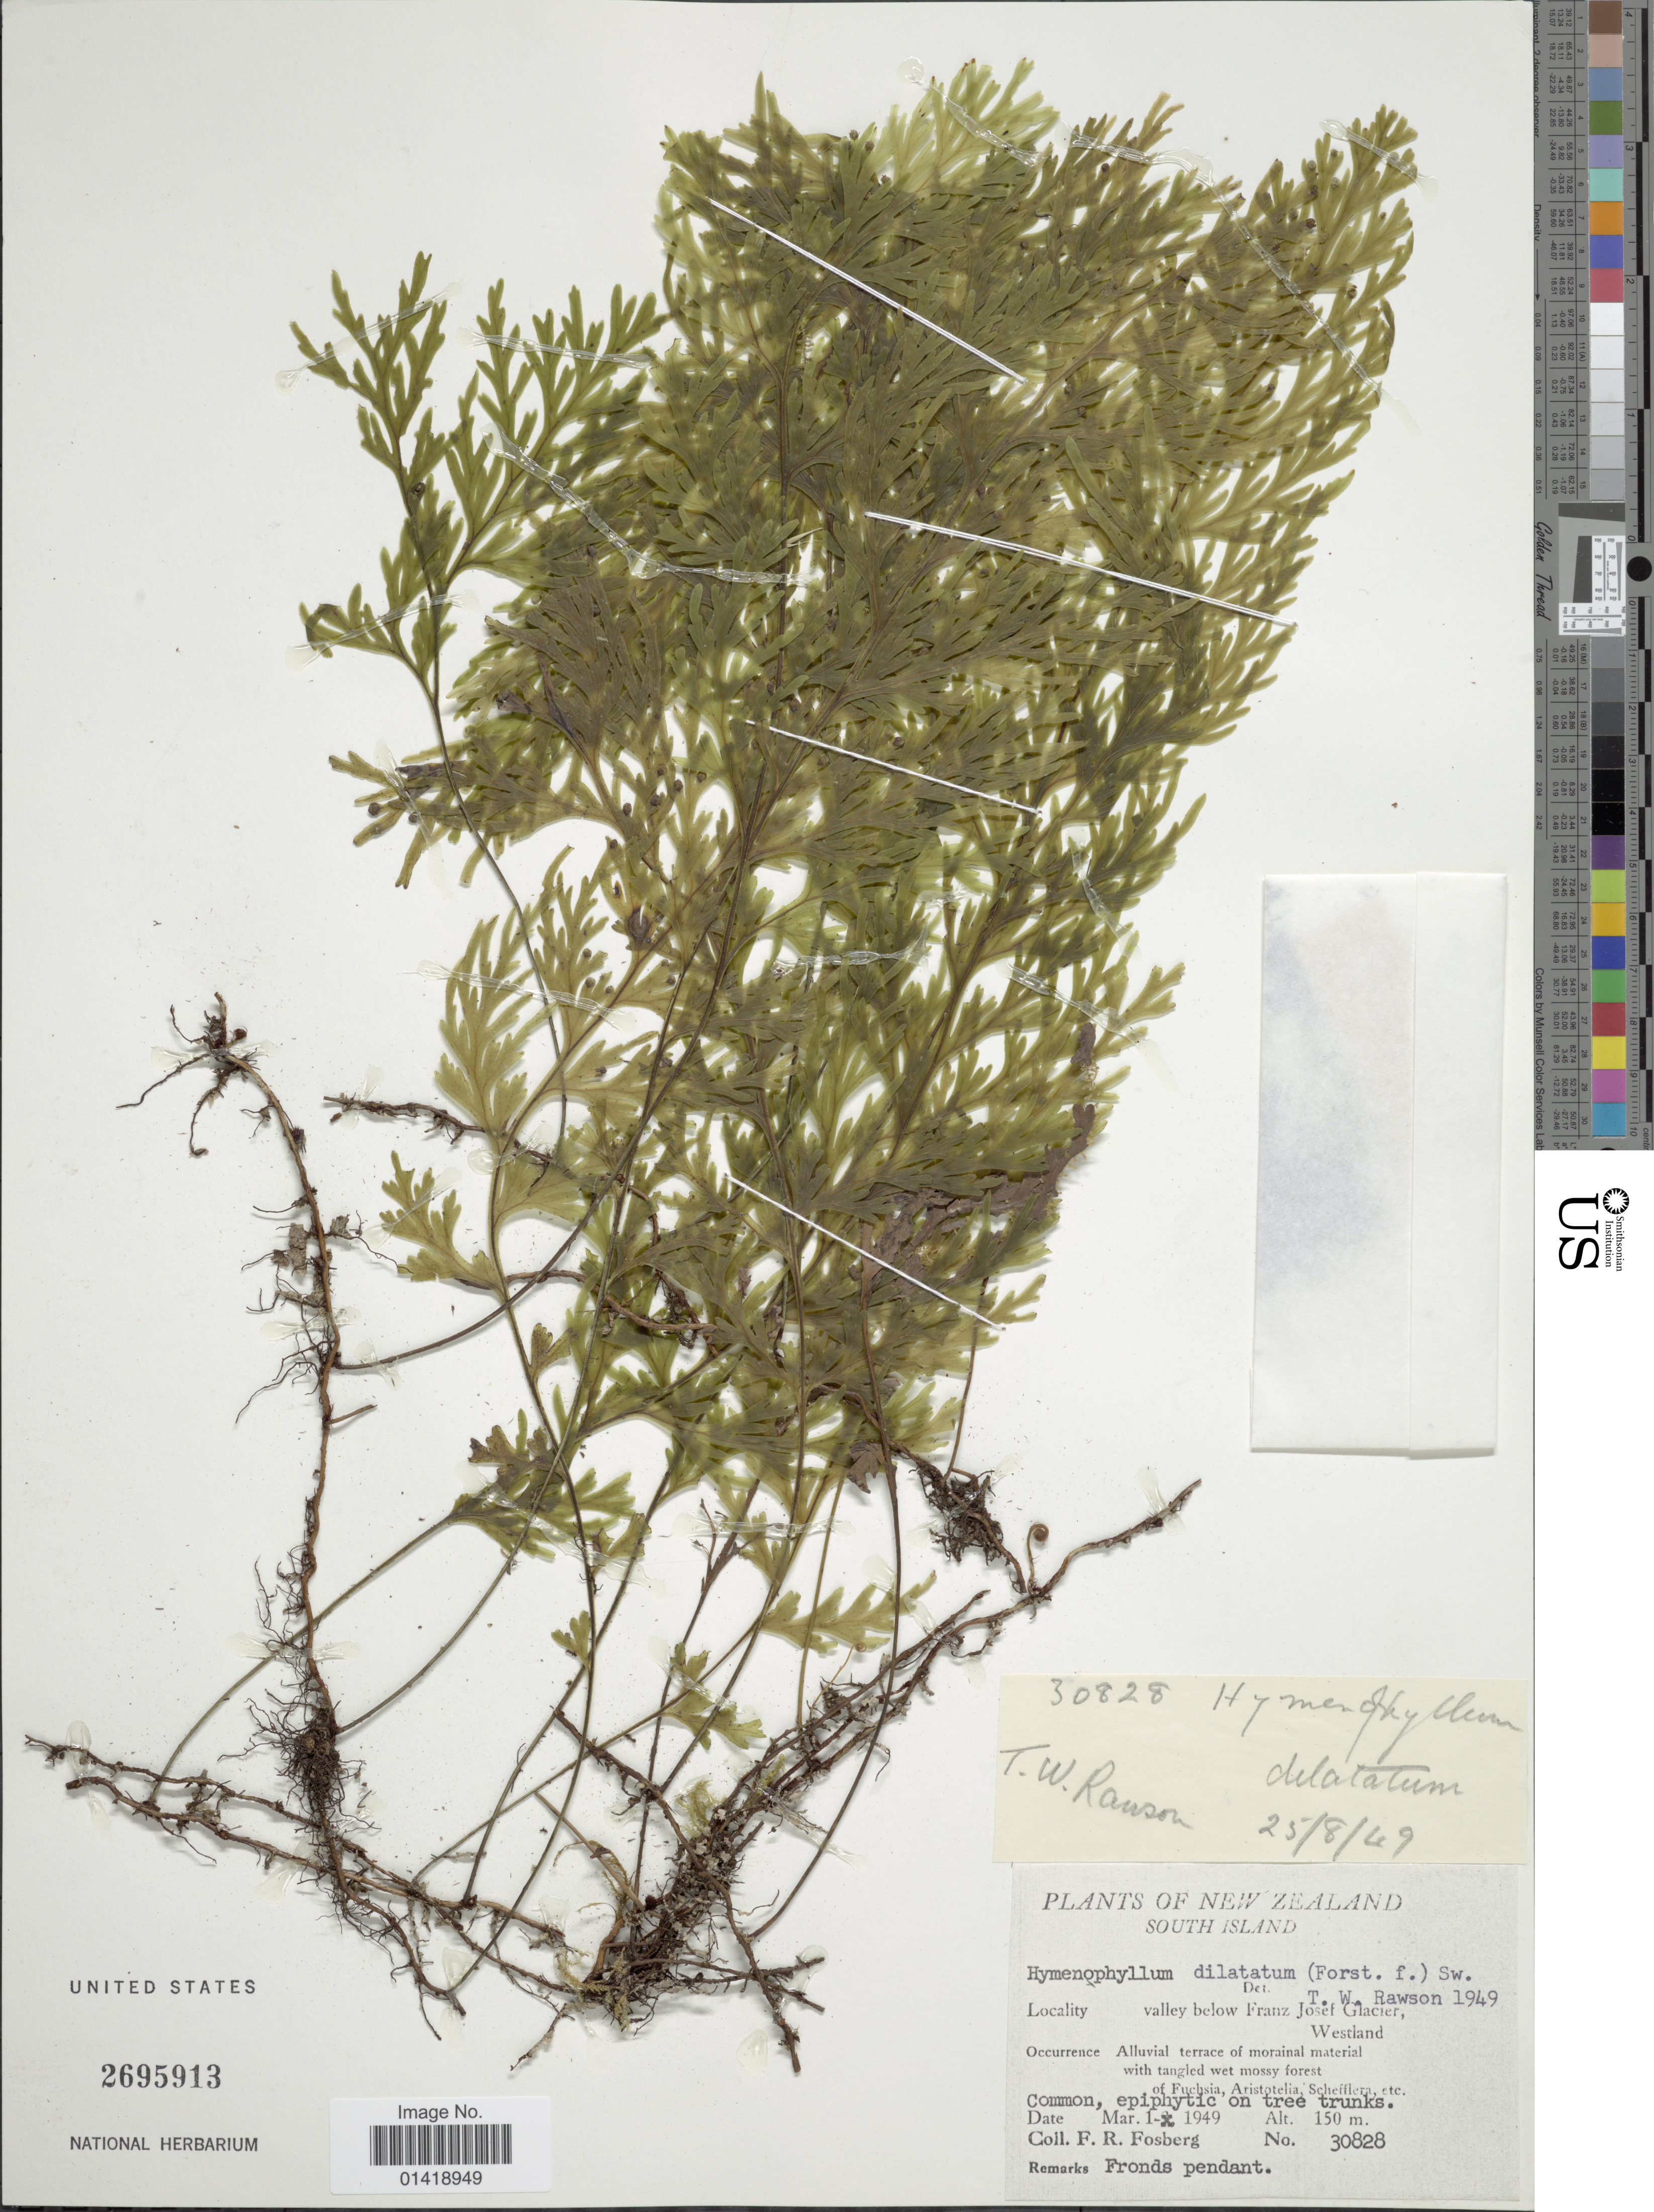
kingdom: Plantae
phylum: Tracheophyta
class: Polypodiopsida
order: Hymenophyllales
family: Hymenophyllaceae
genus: Hymenophyllum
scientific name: Hymenophyllum dilatatum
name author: Sw.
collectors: F. R. Fosberg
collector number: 30828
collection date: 1949-03-01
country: New Zealand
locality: South Island, valley below Franz Josef Glacier Westland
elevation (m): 150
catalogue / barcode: US 2695913